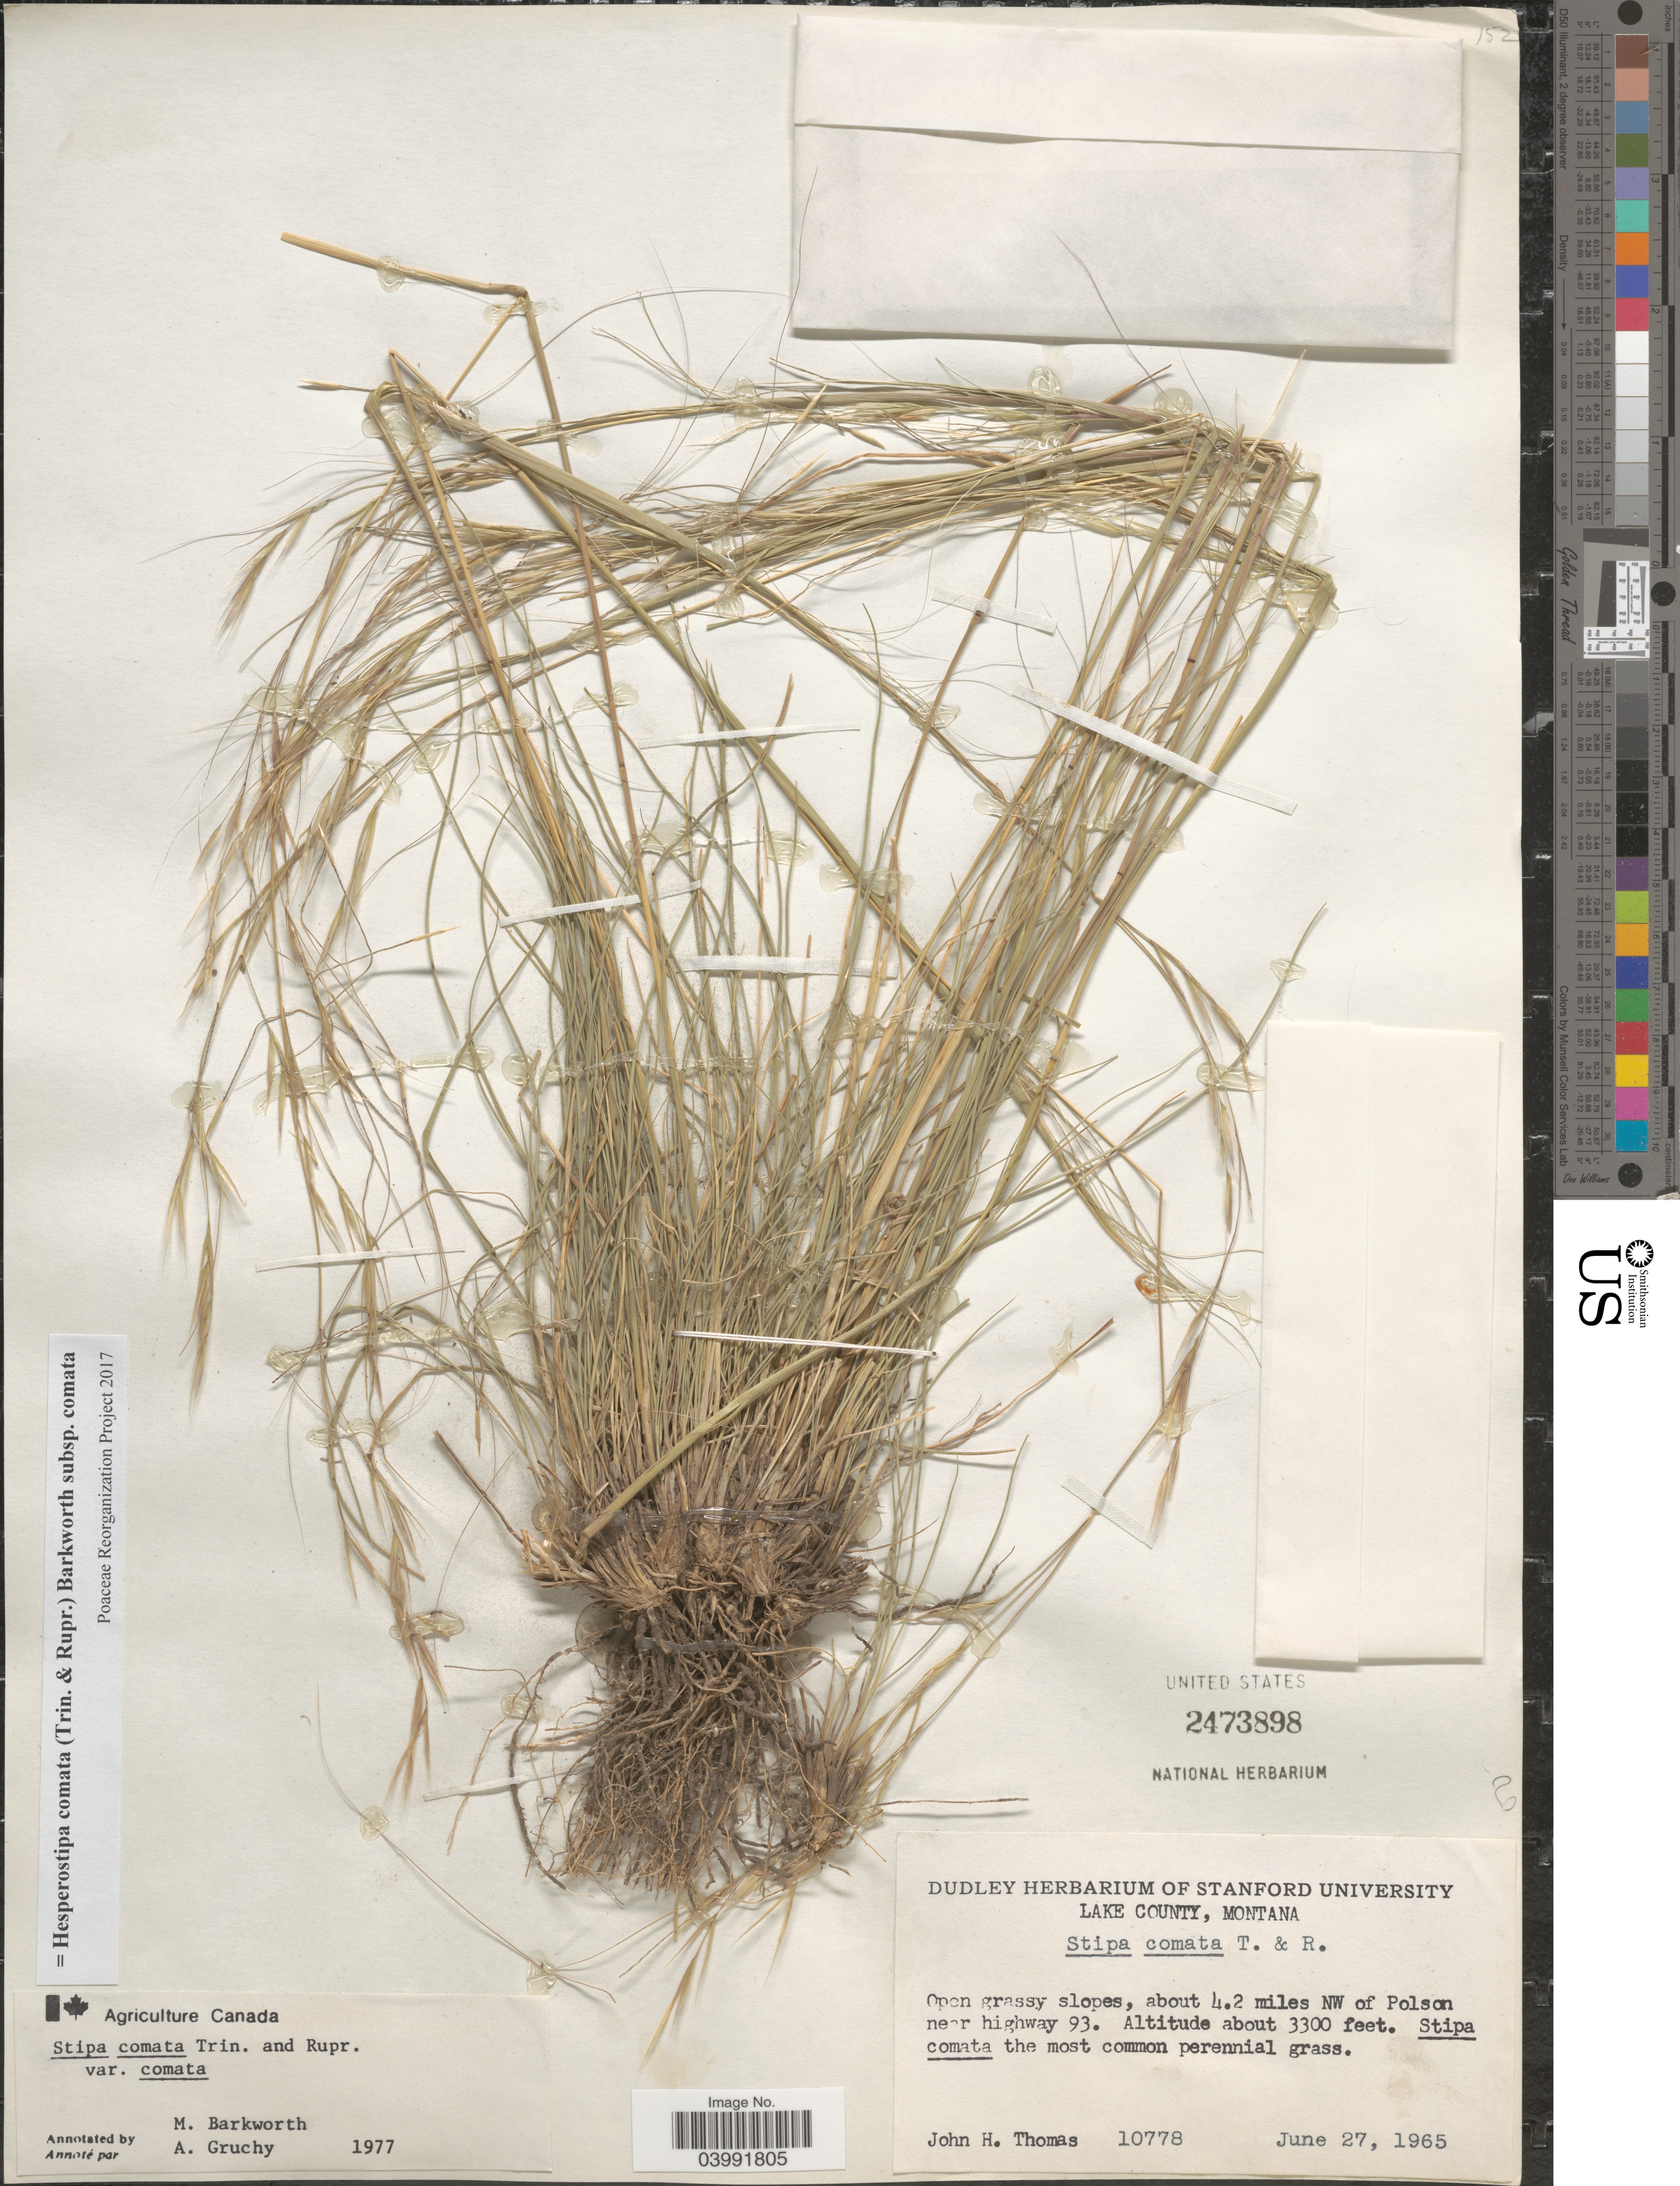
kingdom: Plantae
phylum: Tracheophyta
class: Liliopsida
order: Poales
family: Poaceae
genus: Hesperostipa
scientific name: Hesperostipa comata subsp. comata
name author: (Trin. & Rupr.) Barkworth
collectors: J. H. Thomas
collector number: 10778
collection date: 1965-06-27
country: United States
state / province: Montana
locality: Lake County. Open grassy slopes, about 4.2 miles NW of Polson near highway 93.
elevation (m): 1006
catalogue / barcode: US 2473898